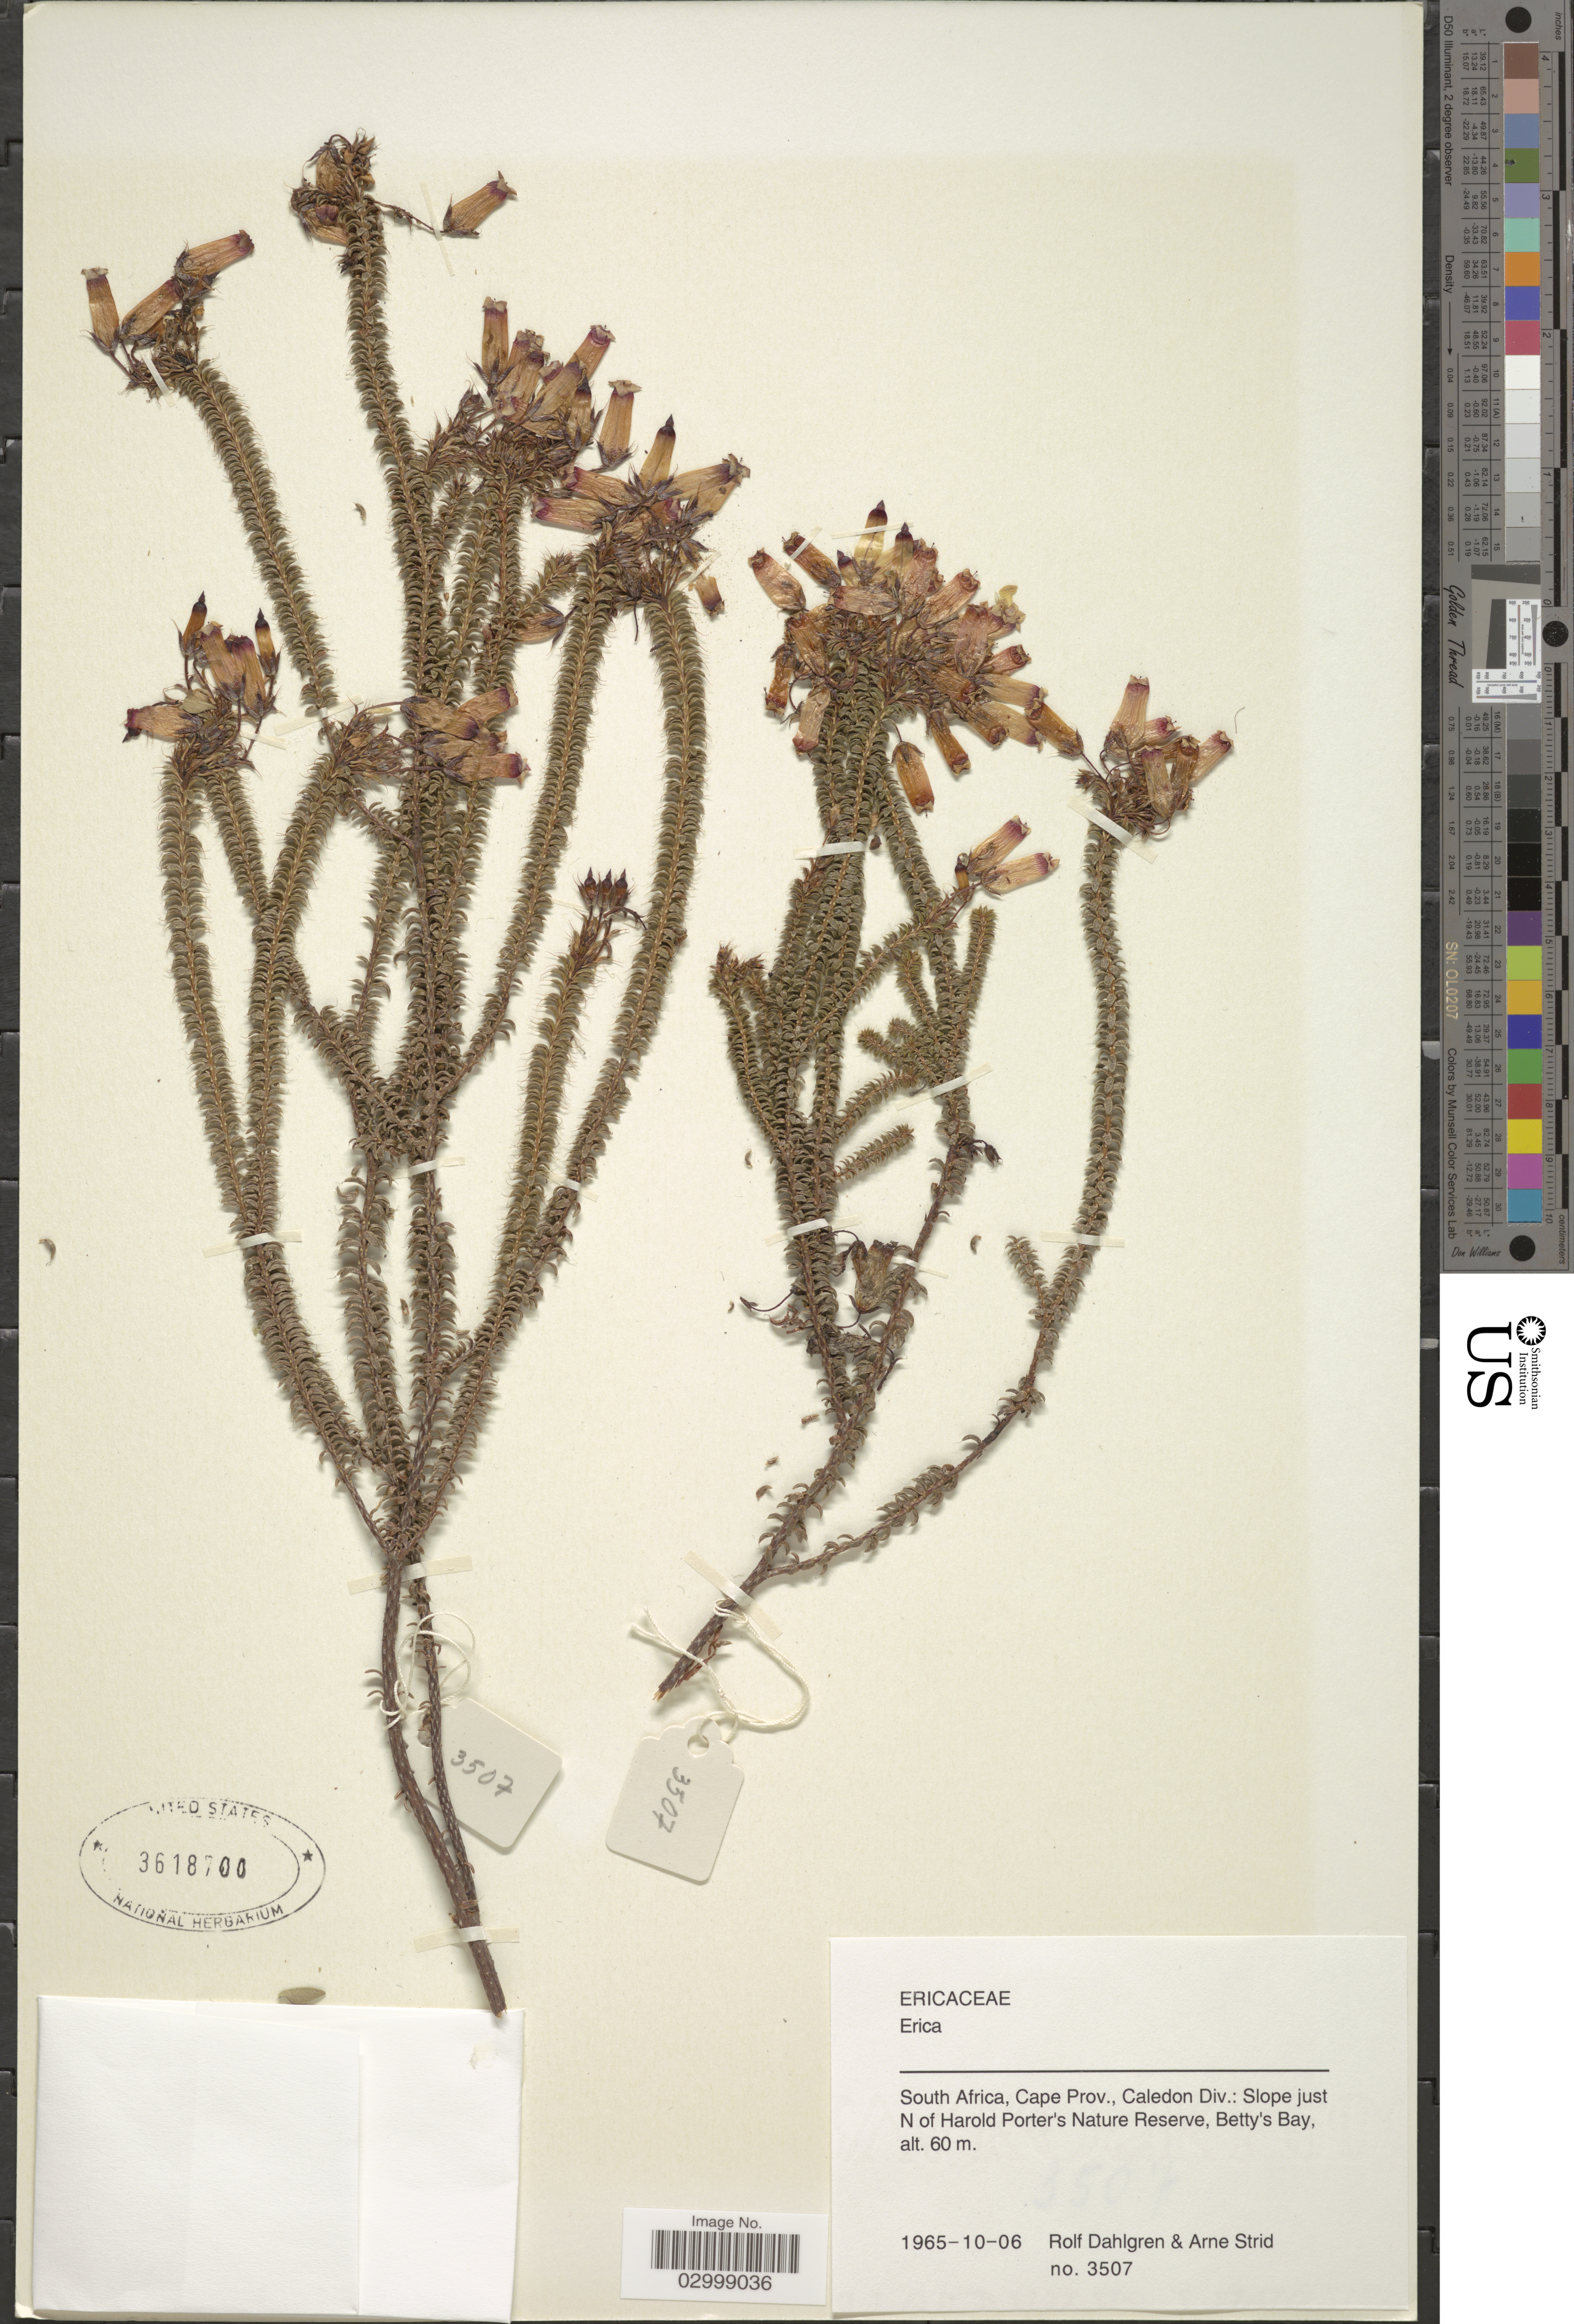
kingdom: Plantae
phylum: Tracheophyta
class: Magnoliopsida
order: Ericales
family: Ericaceae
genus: Erica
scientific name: Erica sp.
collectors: R. Dahlgren & A. Strid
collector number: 3507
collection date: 1965-10-06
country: South Africa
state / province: Western Cape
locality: Cape Prov., Caledon Div.: Slope just N of Harold Porter's Nature Reserve, Betty's Bay.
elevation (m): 60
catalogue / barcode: US 3618700